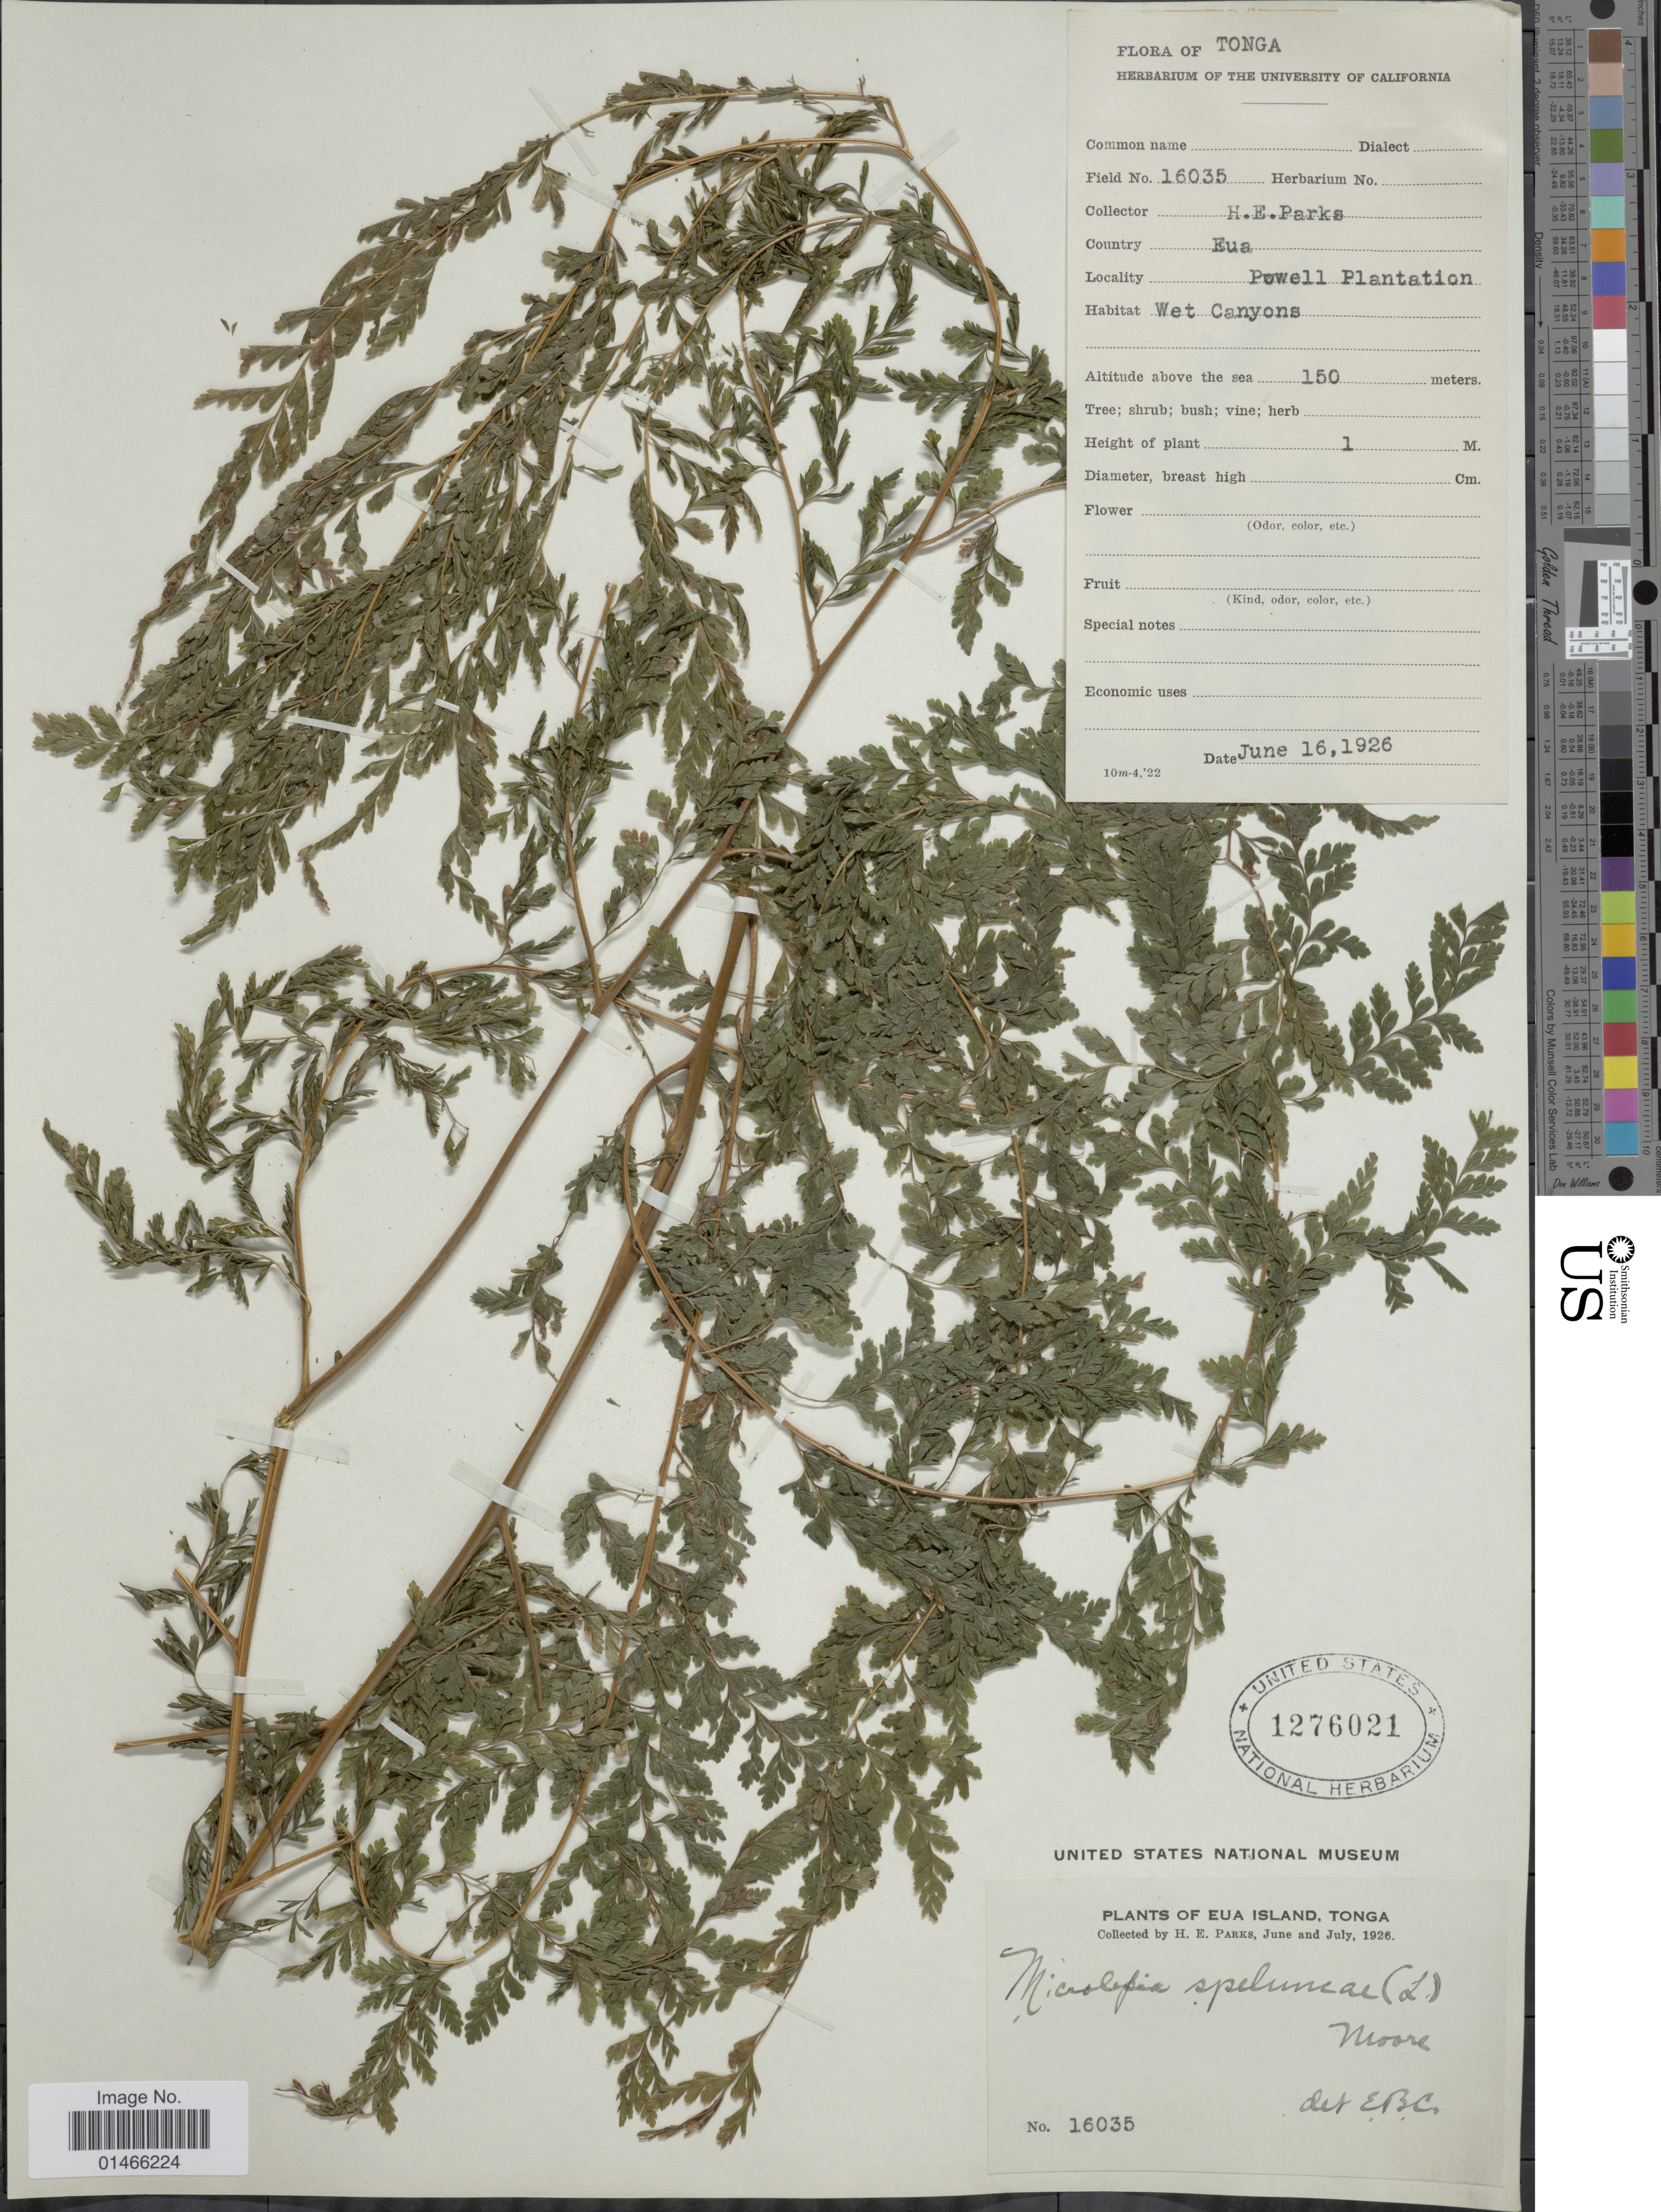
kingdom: Plantae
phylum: Tracheophyta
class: Polypodiopsida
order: Polypodiales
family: Dennstaedtiaceae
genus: Microlepia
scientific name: Microlepia speluncae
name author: (L.) T. Moore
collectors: H. E. Parks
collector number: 16035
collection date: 1926-06-16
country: Tonga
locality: Eua Island. Powell Plantation.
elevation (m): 150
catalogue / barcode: US 1276021